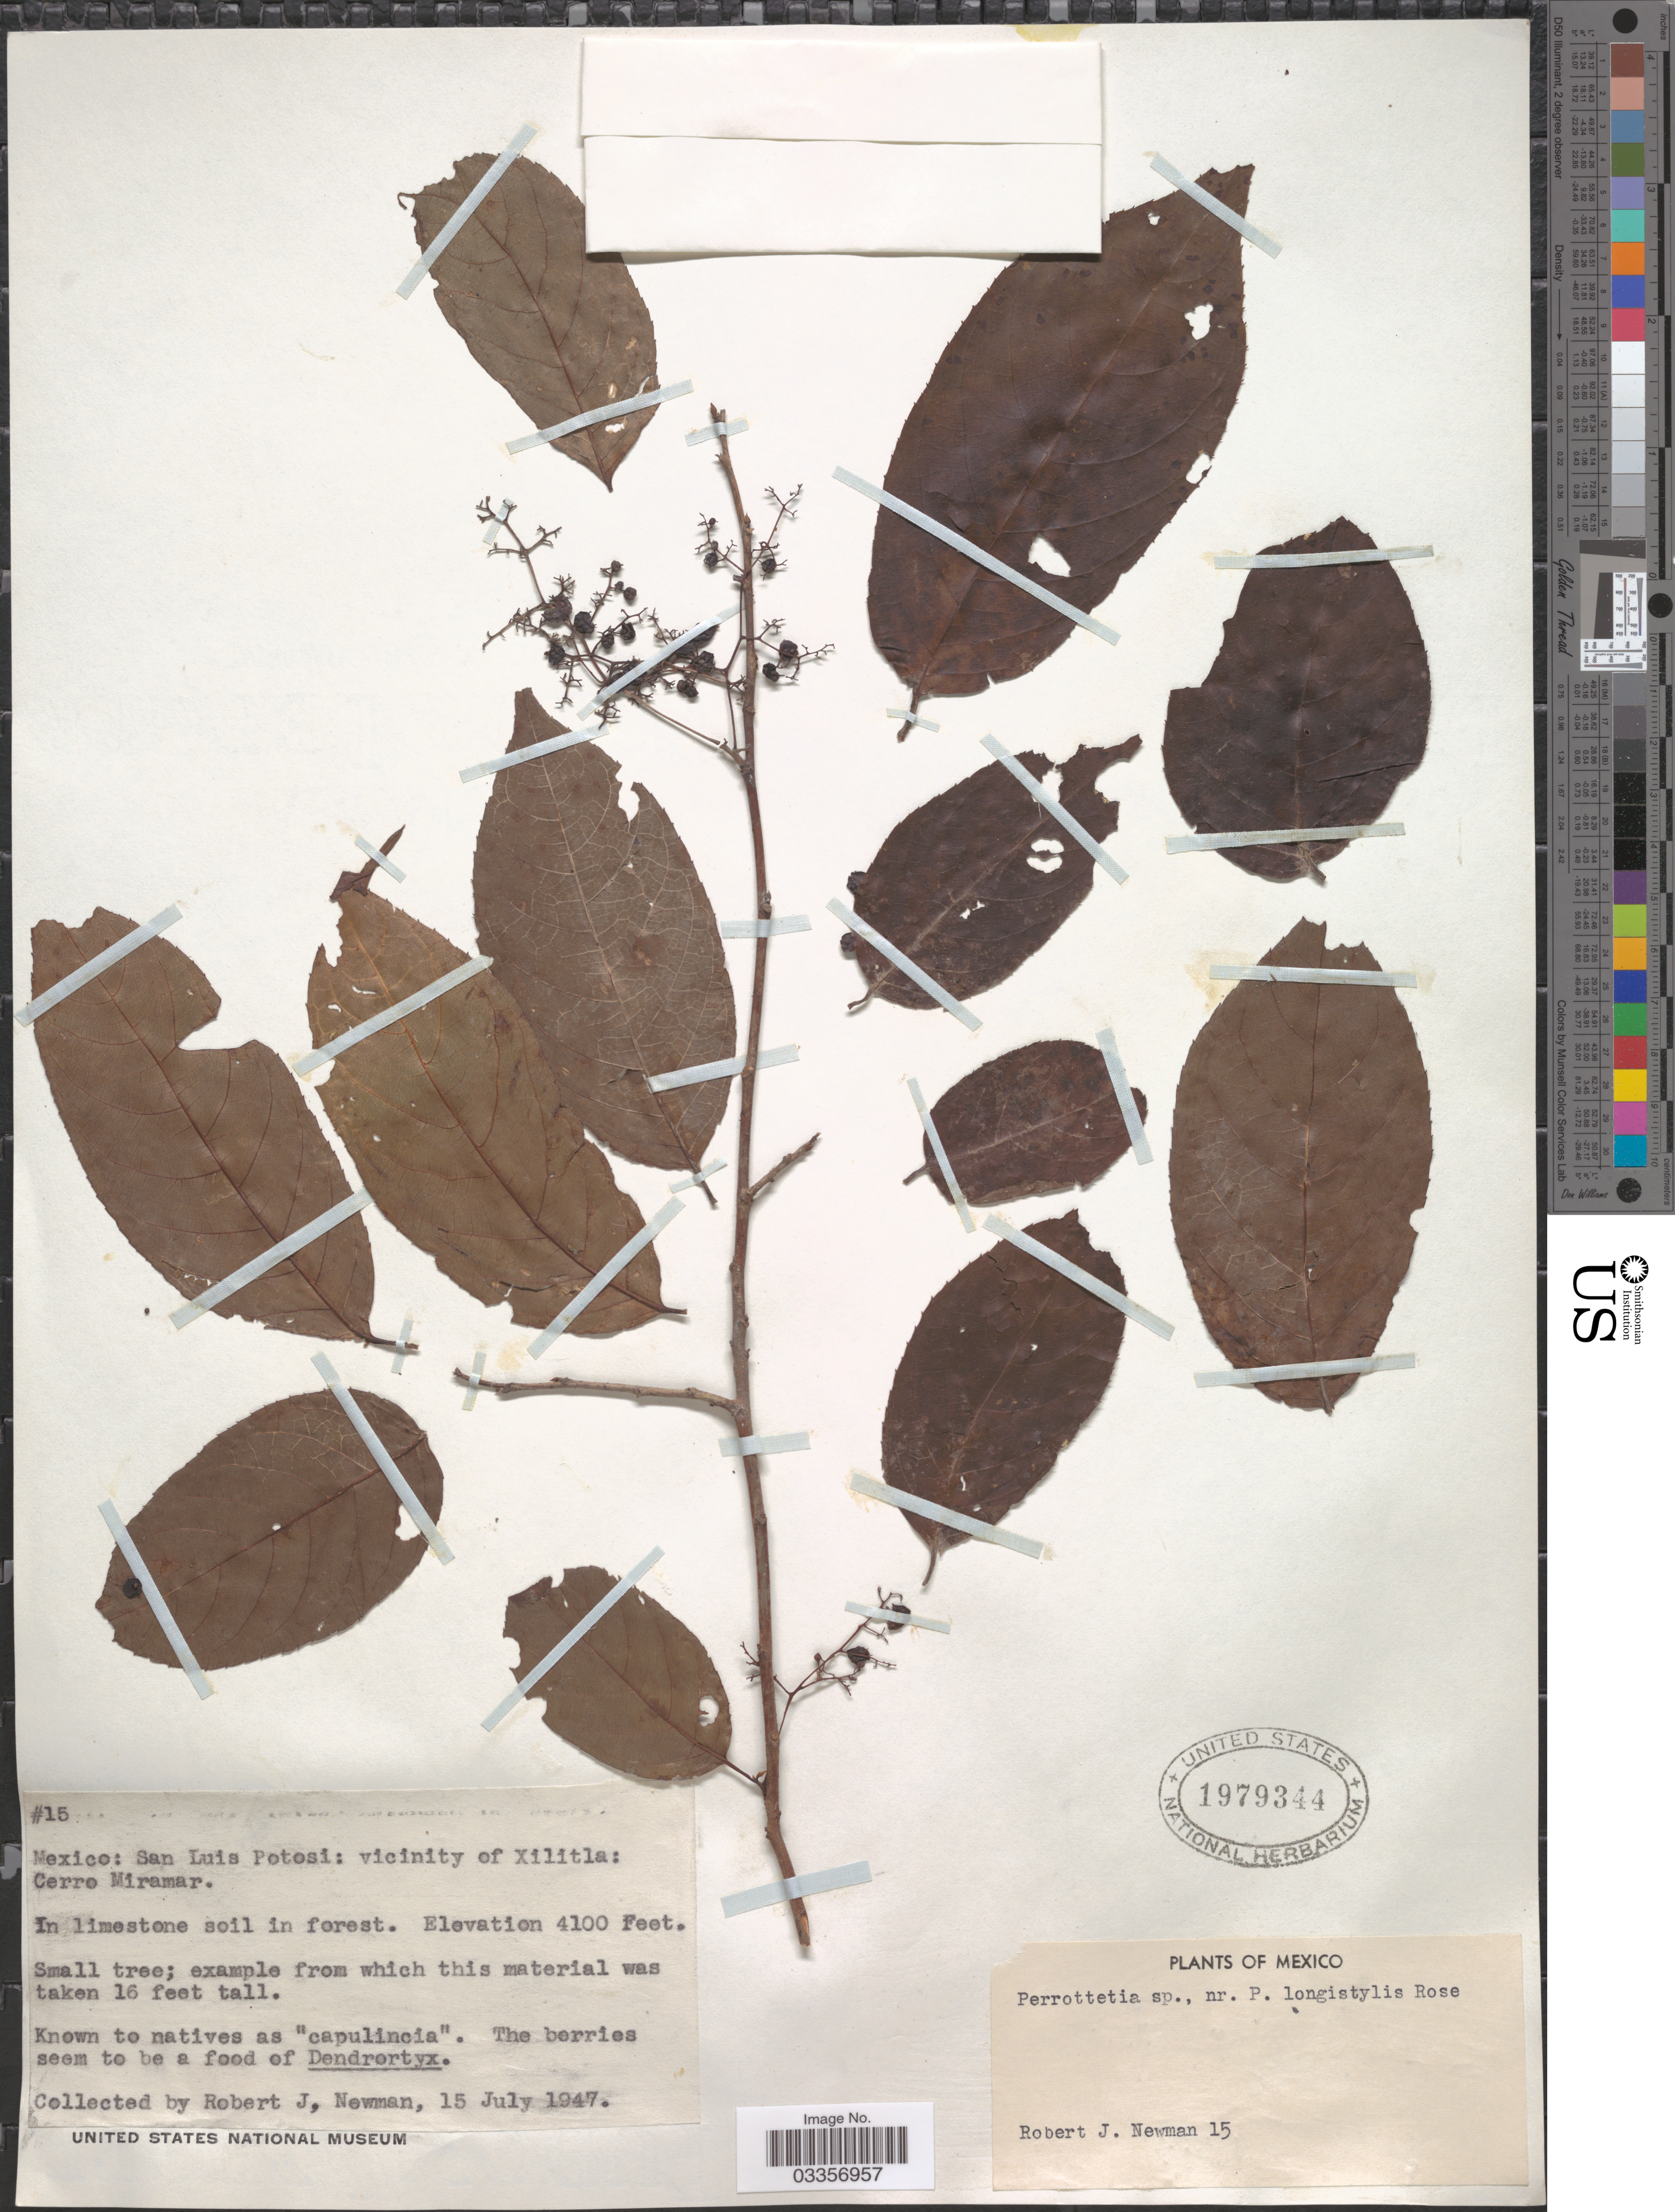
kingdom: Plantae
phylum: Tracheophyta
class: Magnoliopsida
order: Huerteales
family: Dipentodontaceae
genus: Perrottetia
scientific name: Perrottetia longistylis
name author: Rose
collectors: R. J. Newman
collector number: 15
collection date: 1947-07-15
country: Mexico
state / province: San Luis Potosí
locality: Vicinity of Xilitla: Cerro Miramar.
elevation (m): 1250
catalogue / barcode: US 1979344